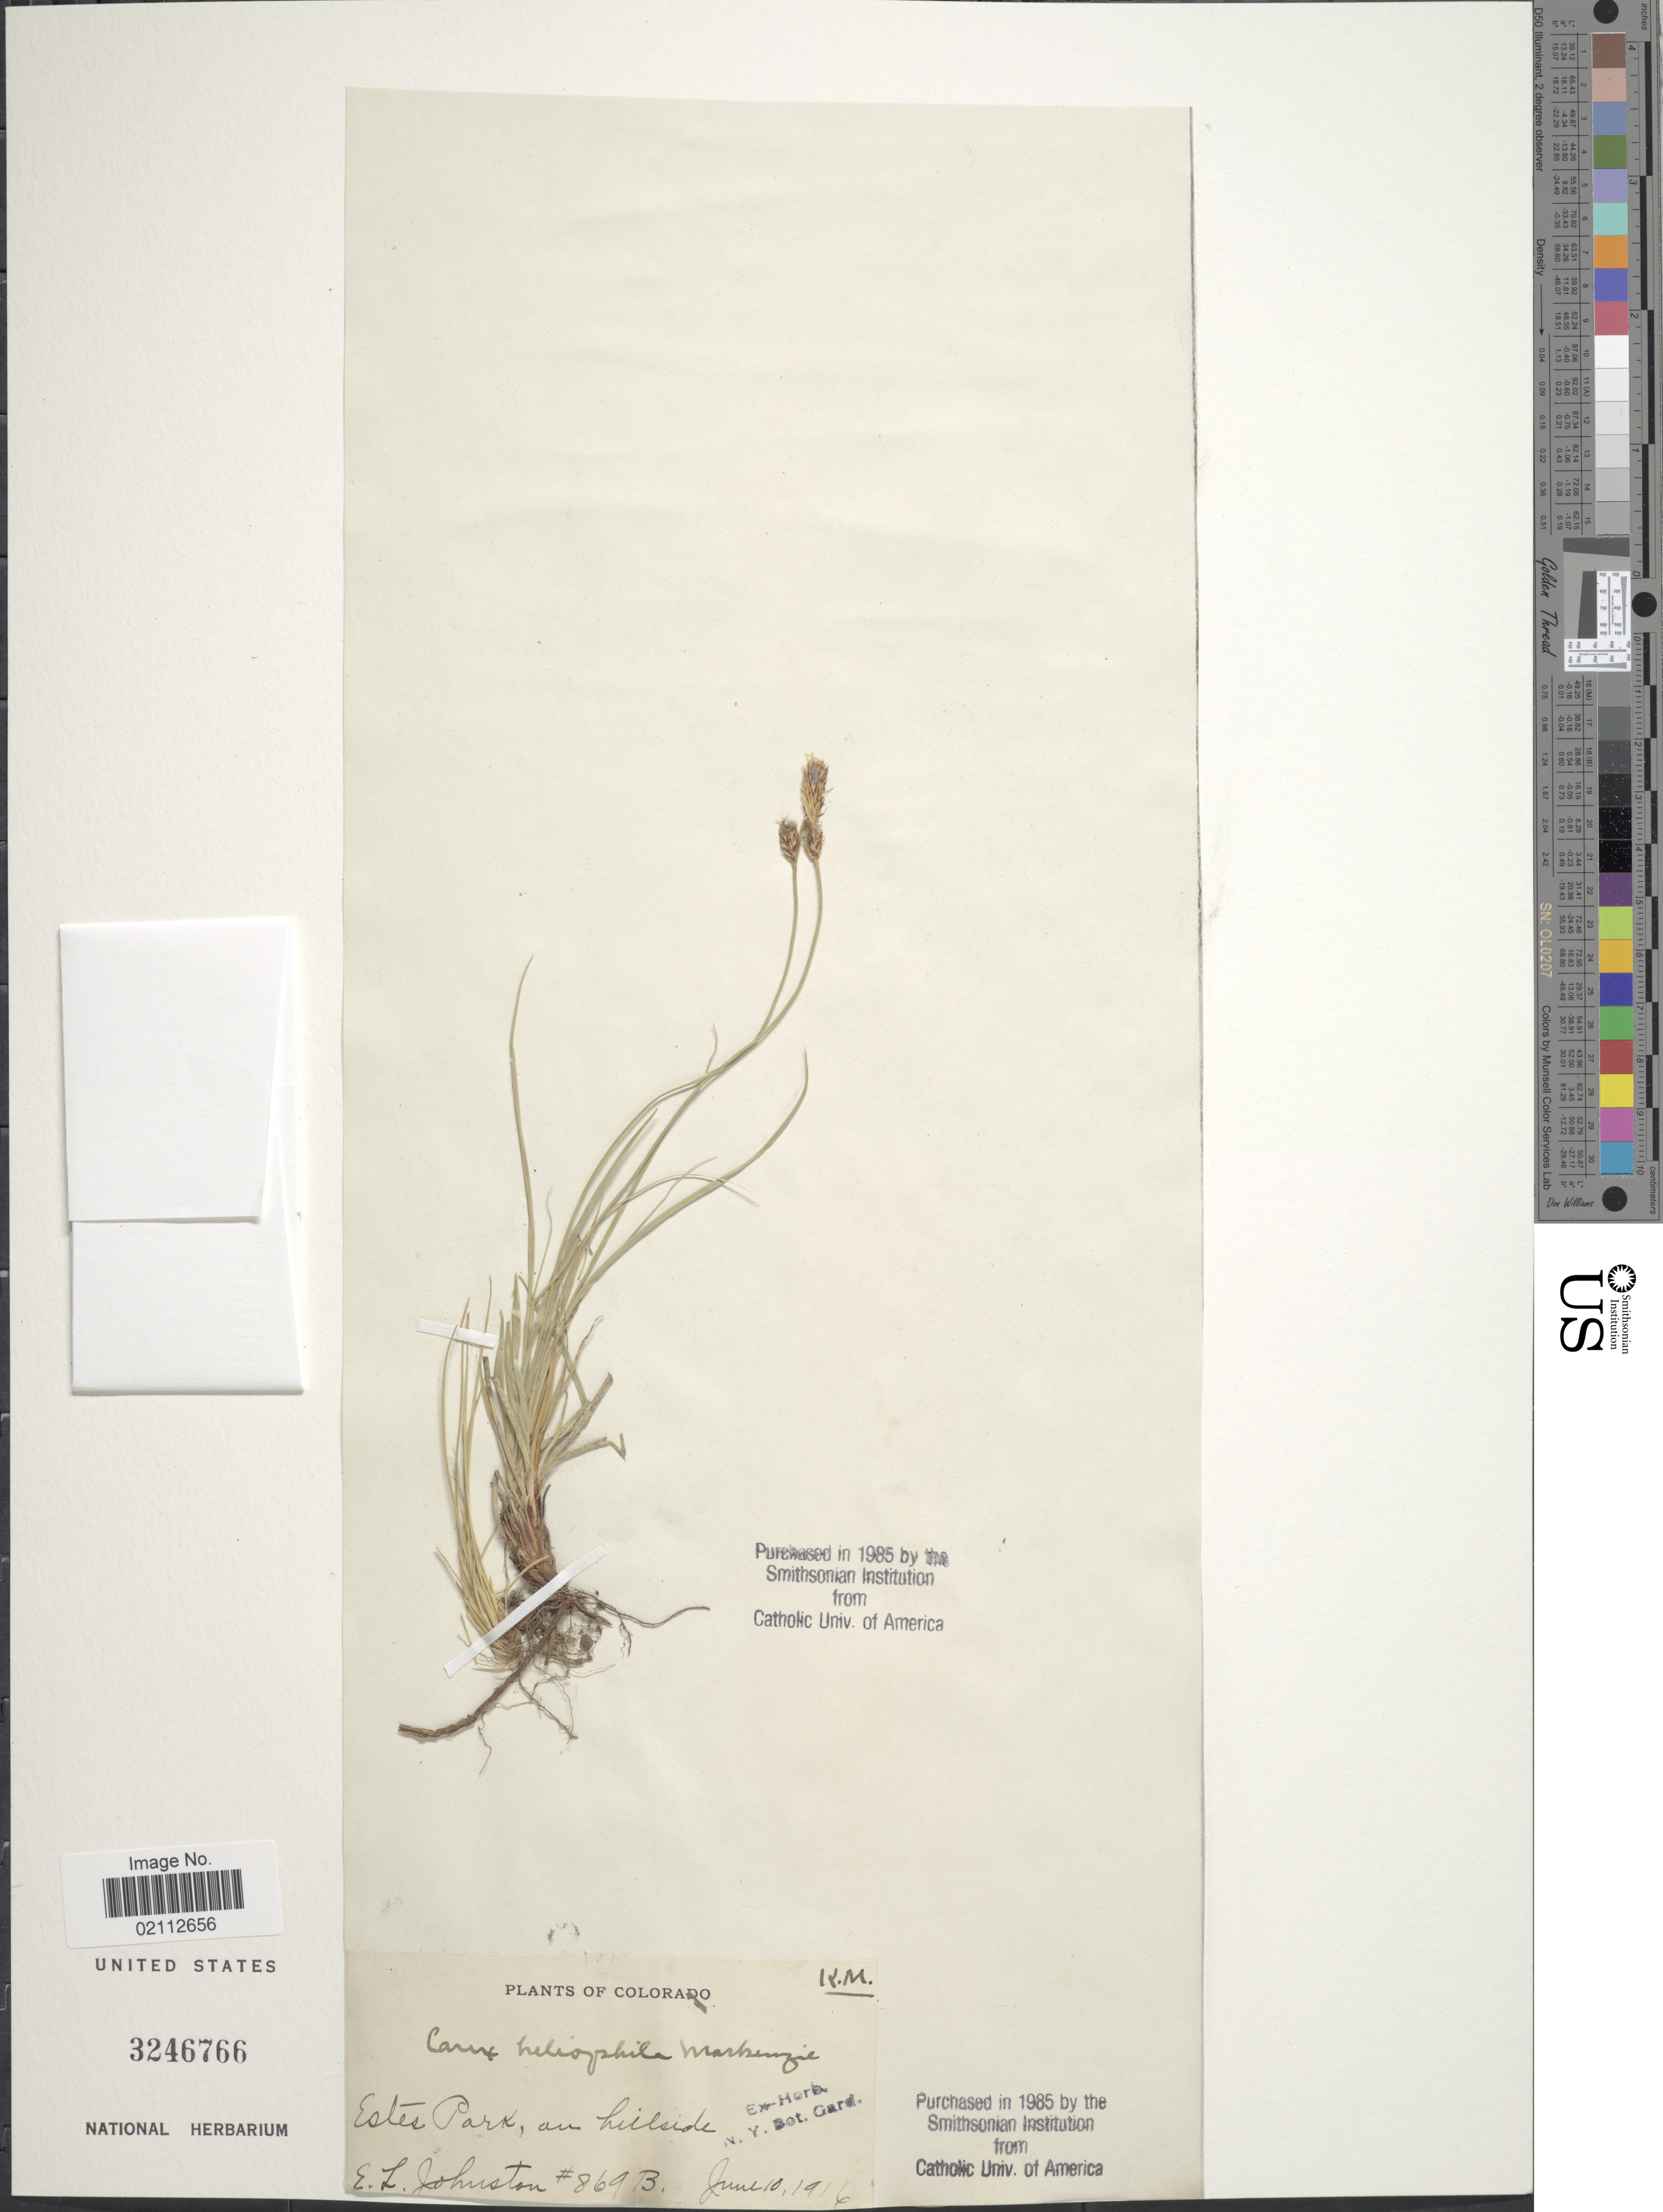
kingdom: Plantae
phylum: Tracheophyta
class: Liliopsida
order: Poales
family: Cyperaceae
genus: Carex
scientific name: Carex heliophila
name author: Mack.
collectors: E. L. Johnston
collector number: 869B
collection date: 1916-06-10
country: United States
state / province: Colorado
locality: Estes Park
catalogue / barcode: US 3246766